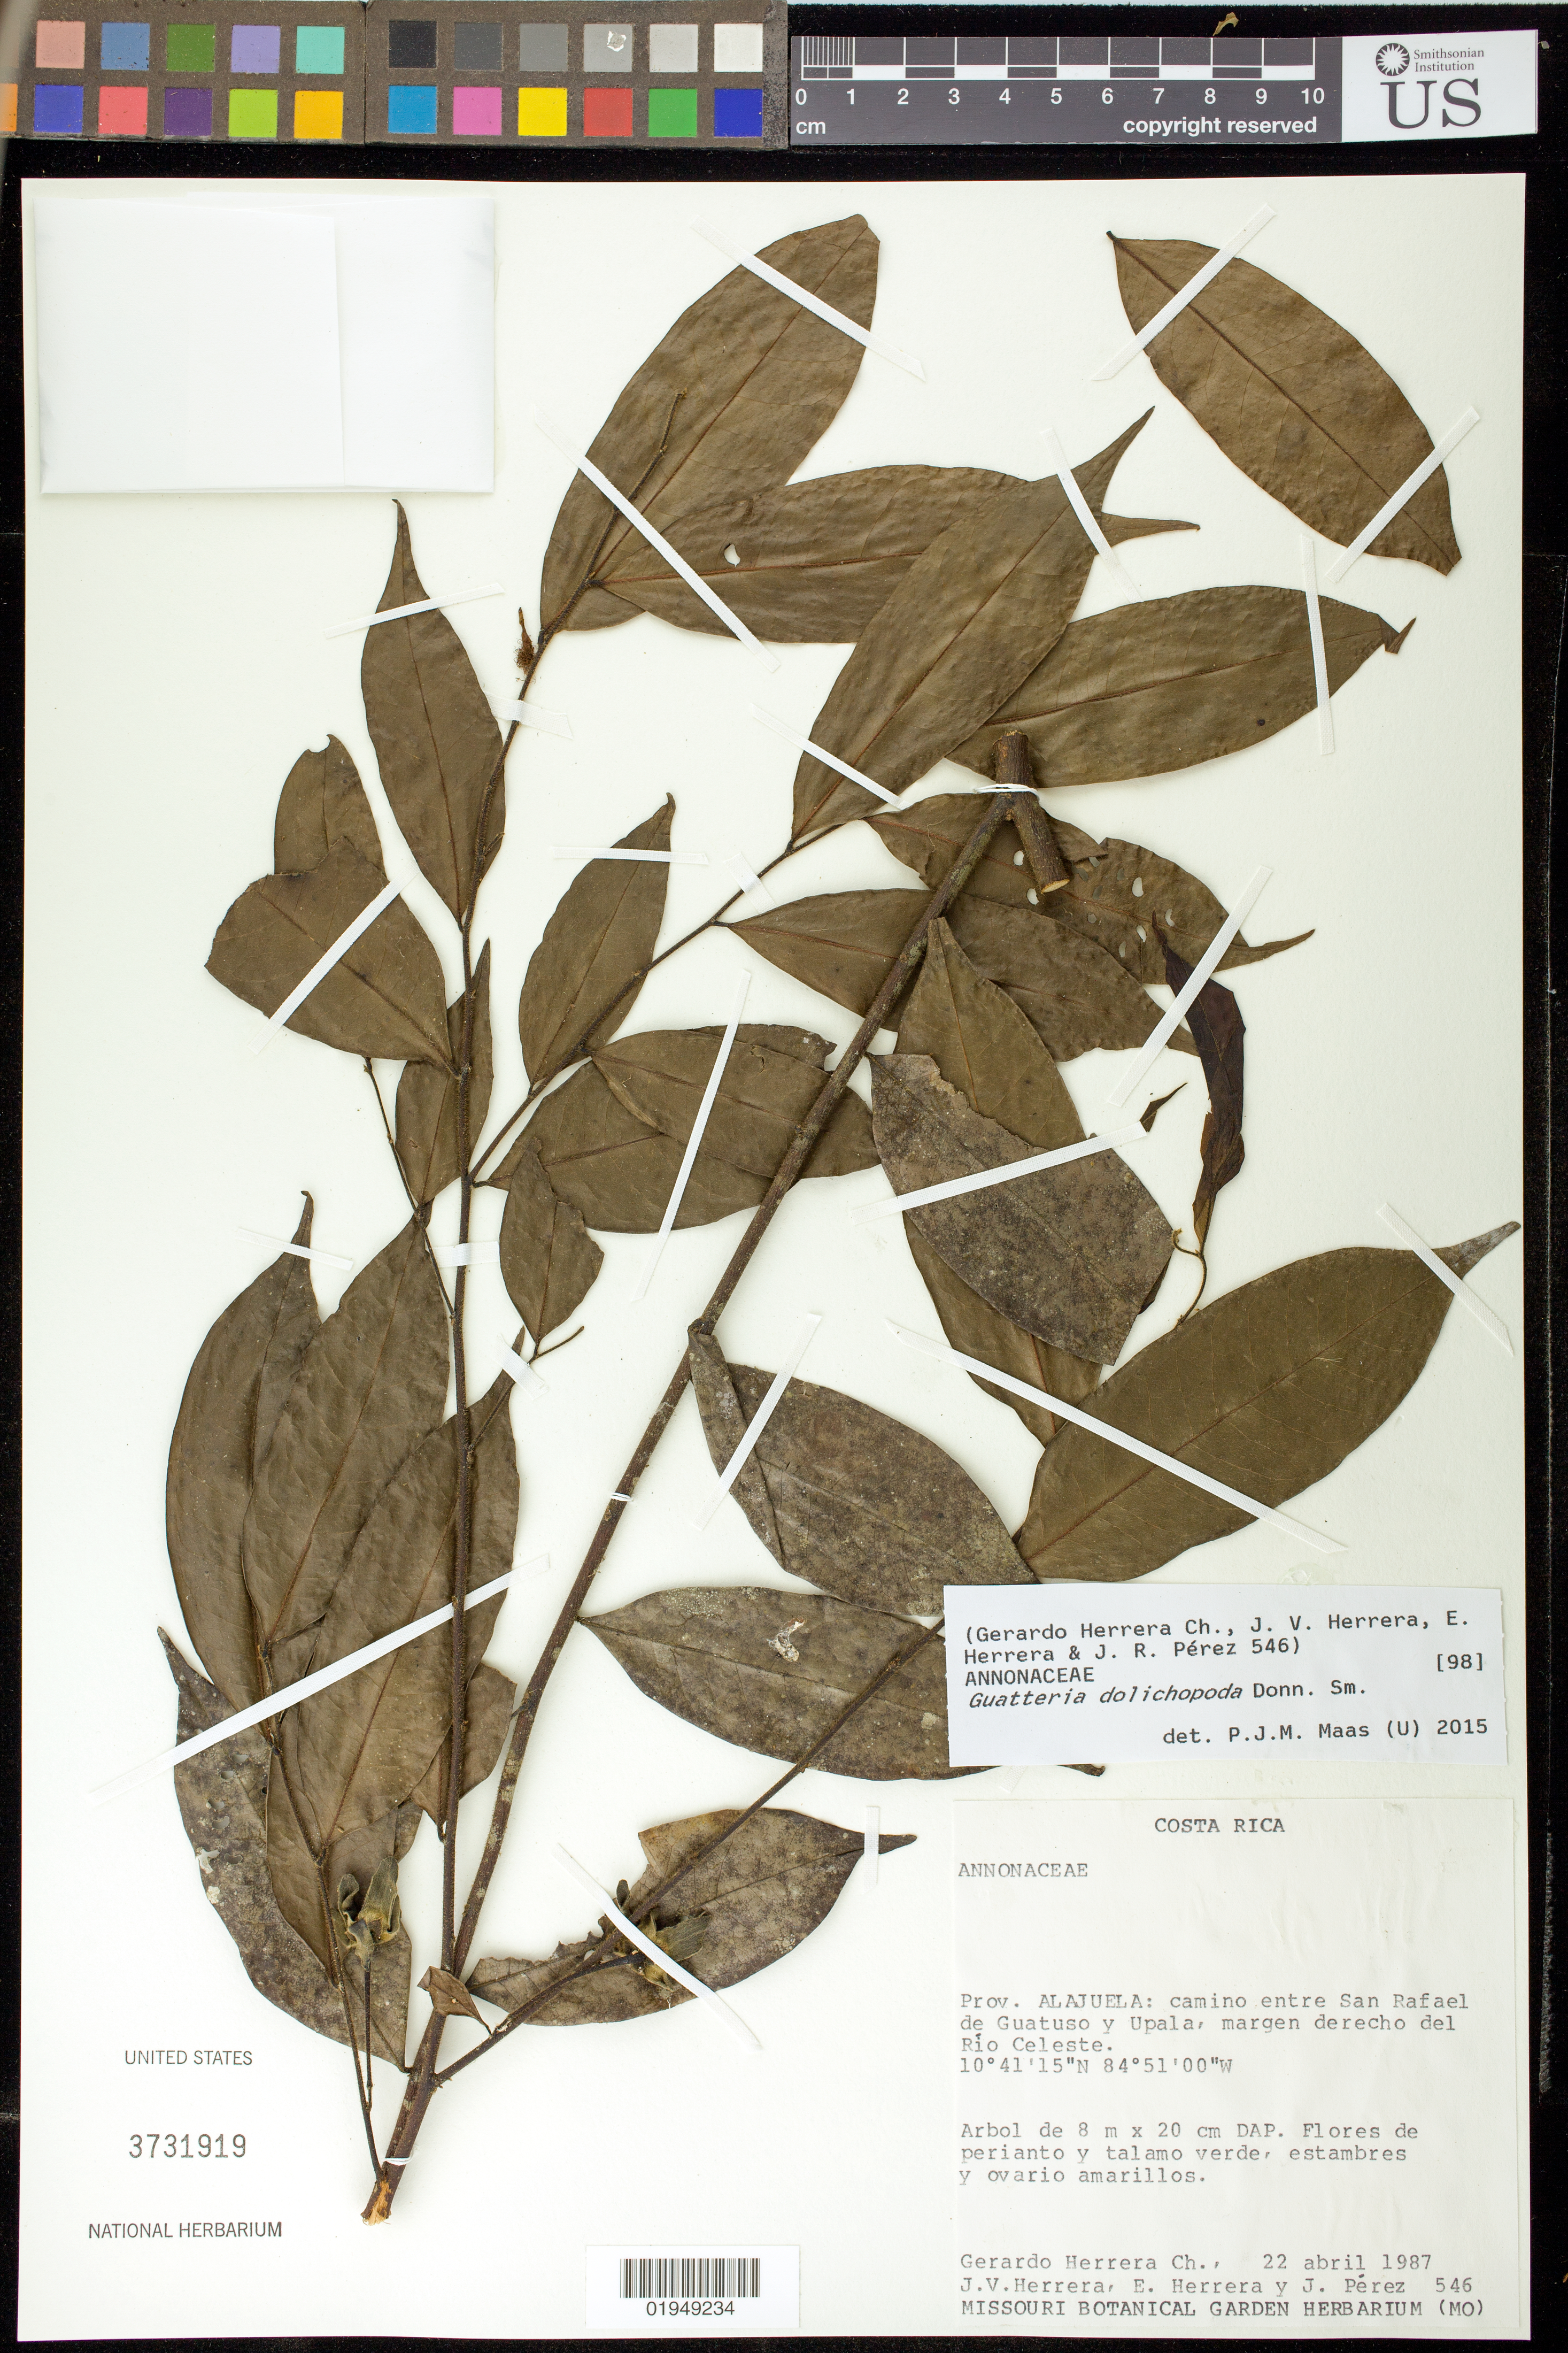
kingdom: Plantae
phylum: Tracheophyta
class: Magnoliopsida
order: Magnoliales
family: Annonaceae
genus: Guatteria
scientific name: Guatteria dolichopoda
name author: Donn. Sm.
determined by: Maas, Paul J. M.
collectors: G. Herrera Ch., J. Herrera, E. Herrera & J. Perez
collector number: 546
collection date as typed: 22 Apr 1987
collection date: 1987-04-22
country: Costa Rica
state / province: Alajuela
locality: Entre San Rafael de Guatuso y Upala. Margen derecho del Rio Celeste.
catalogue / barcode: US 3731919